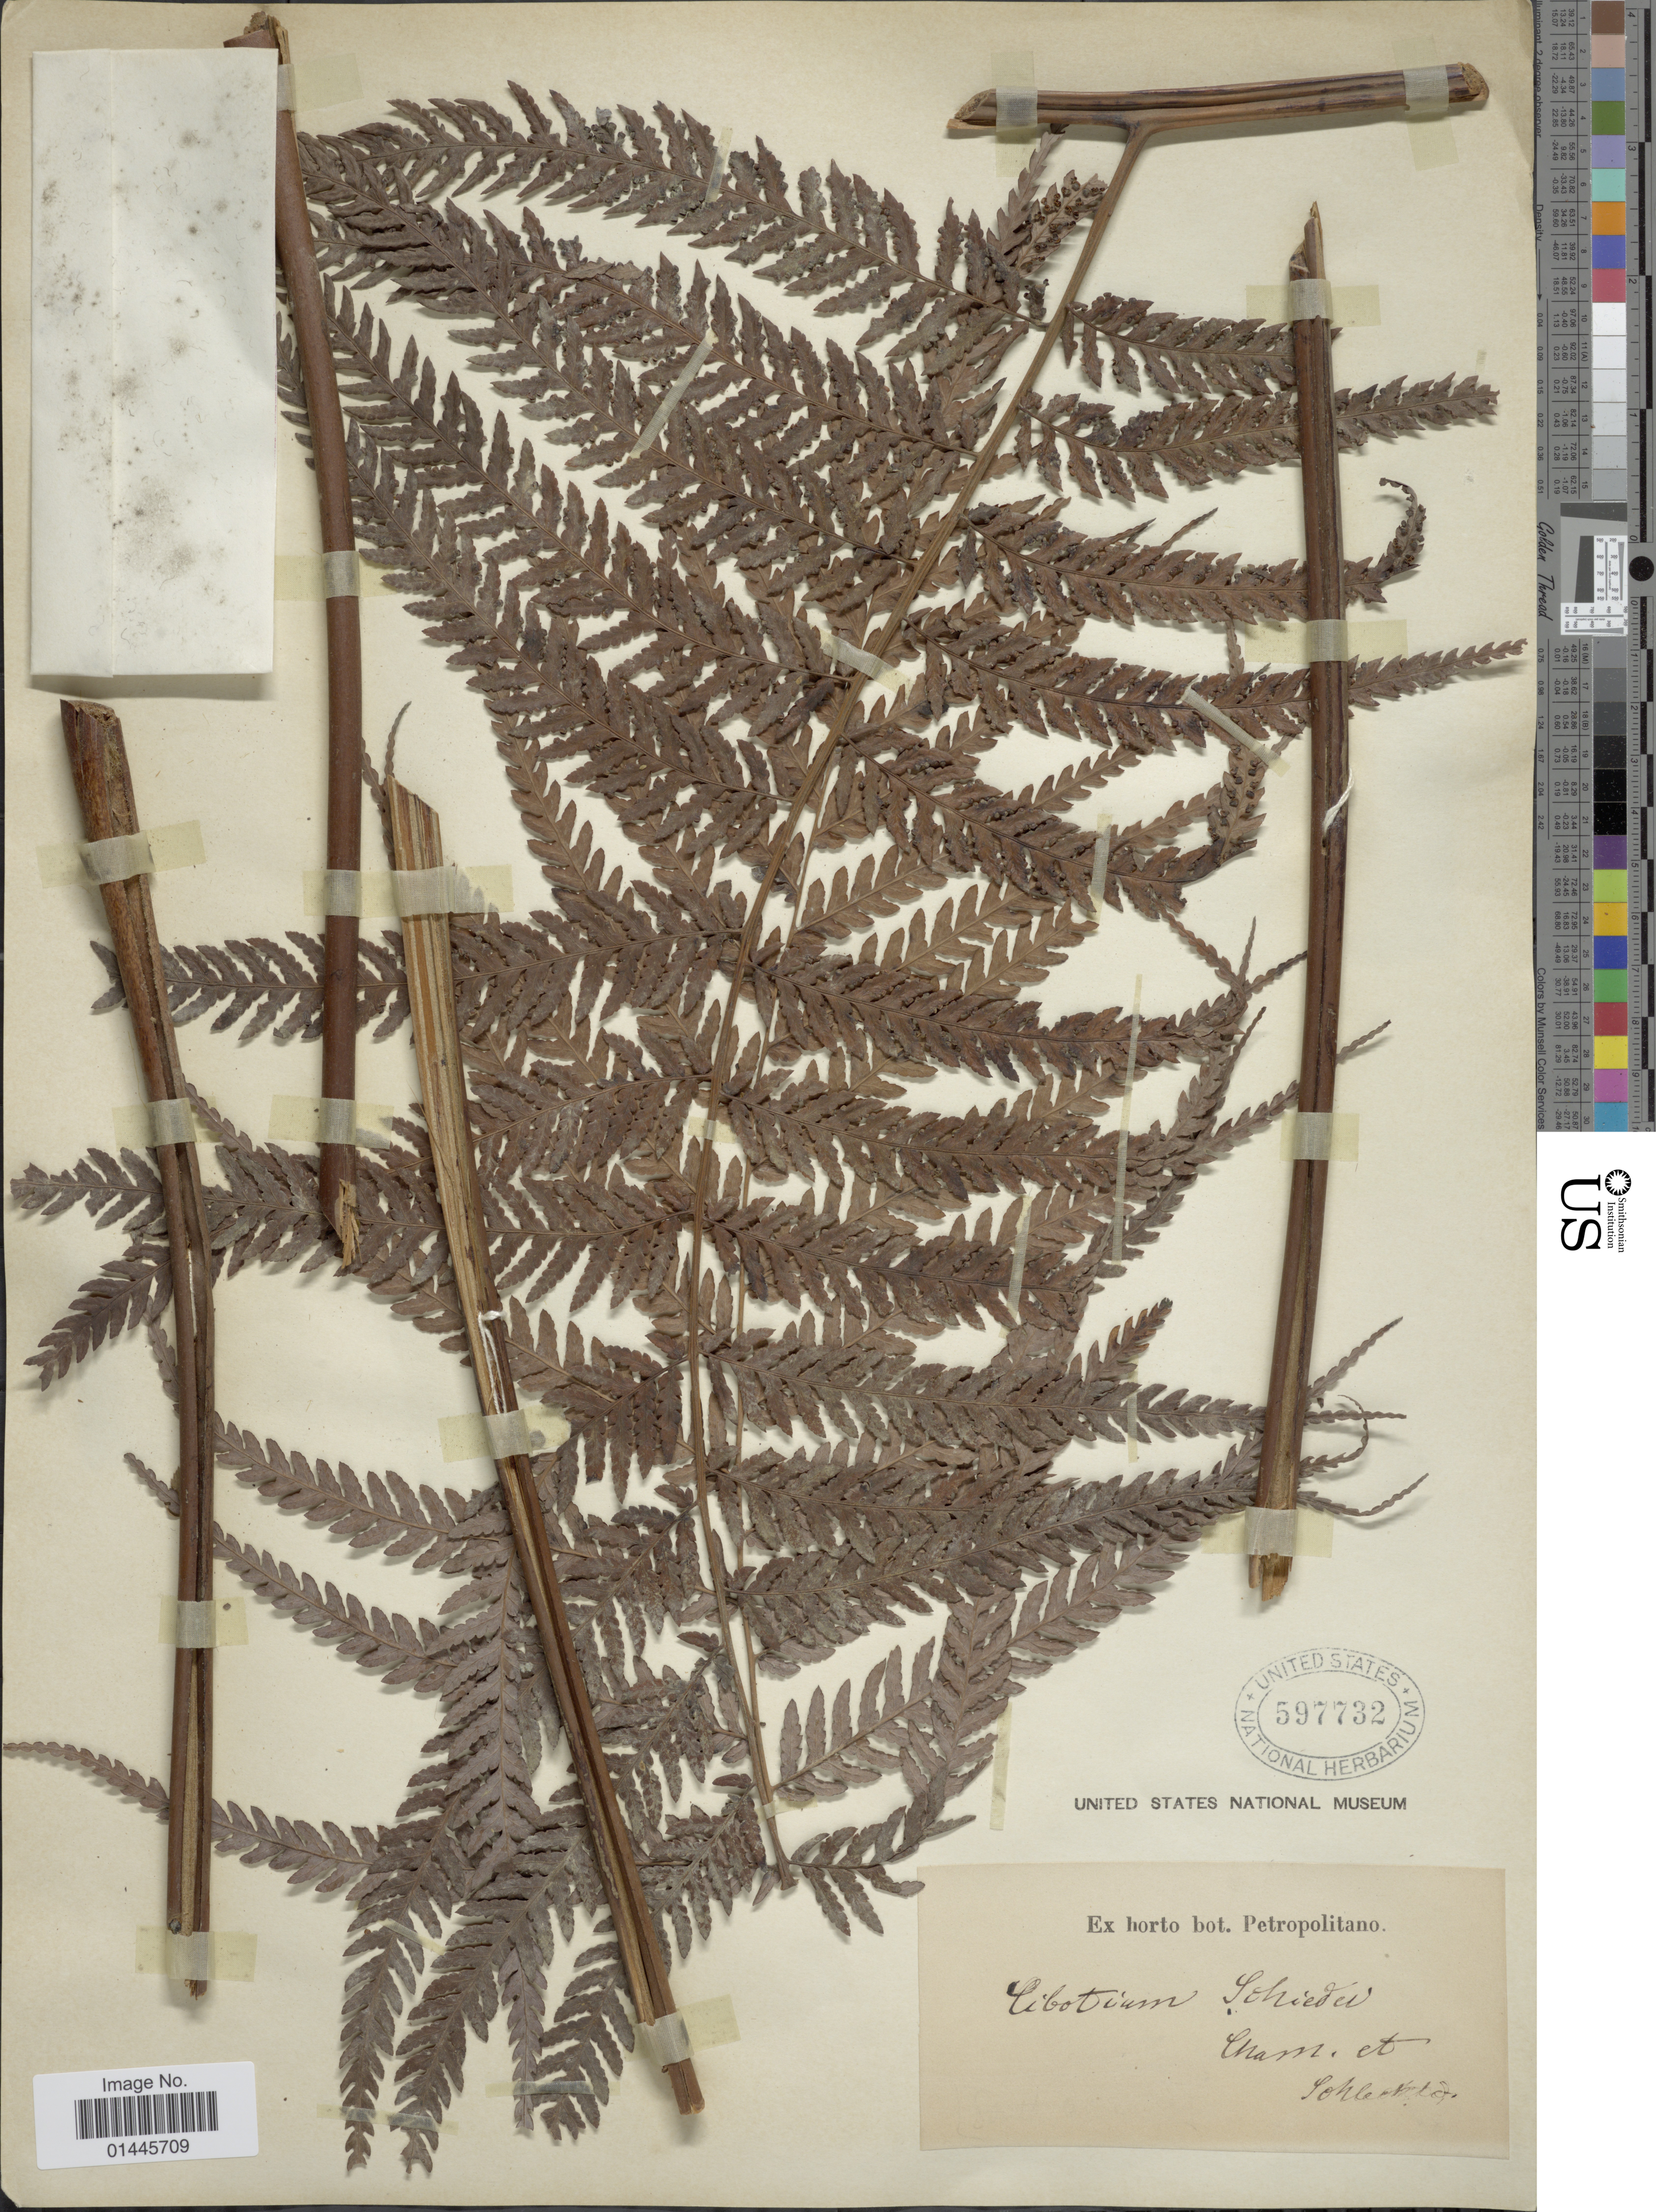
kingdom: Plantae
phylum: Tracheophyta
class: Polypodiopsida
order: Cyatheales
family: Cibotiaceae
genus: Cibotium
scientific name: Cibotium schiedei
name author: Schltdl. & Cham.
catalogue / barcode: US 597732